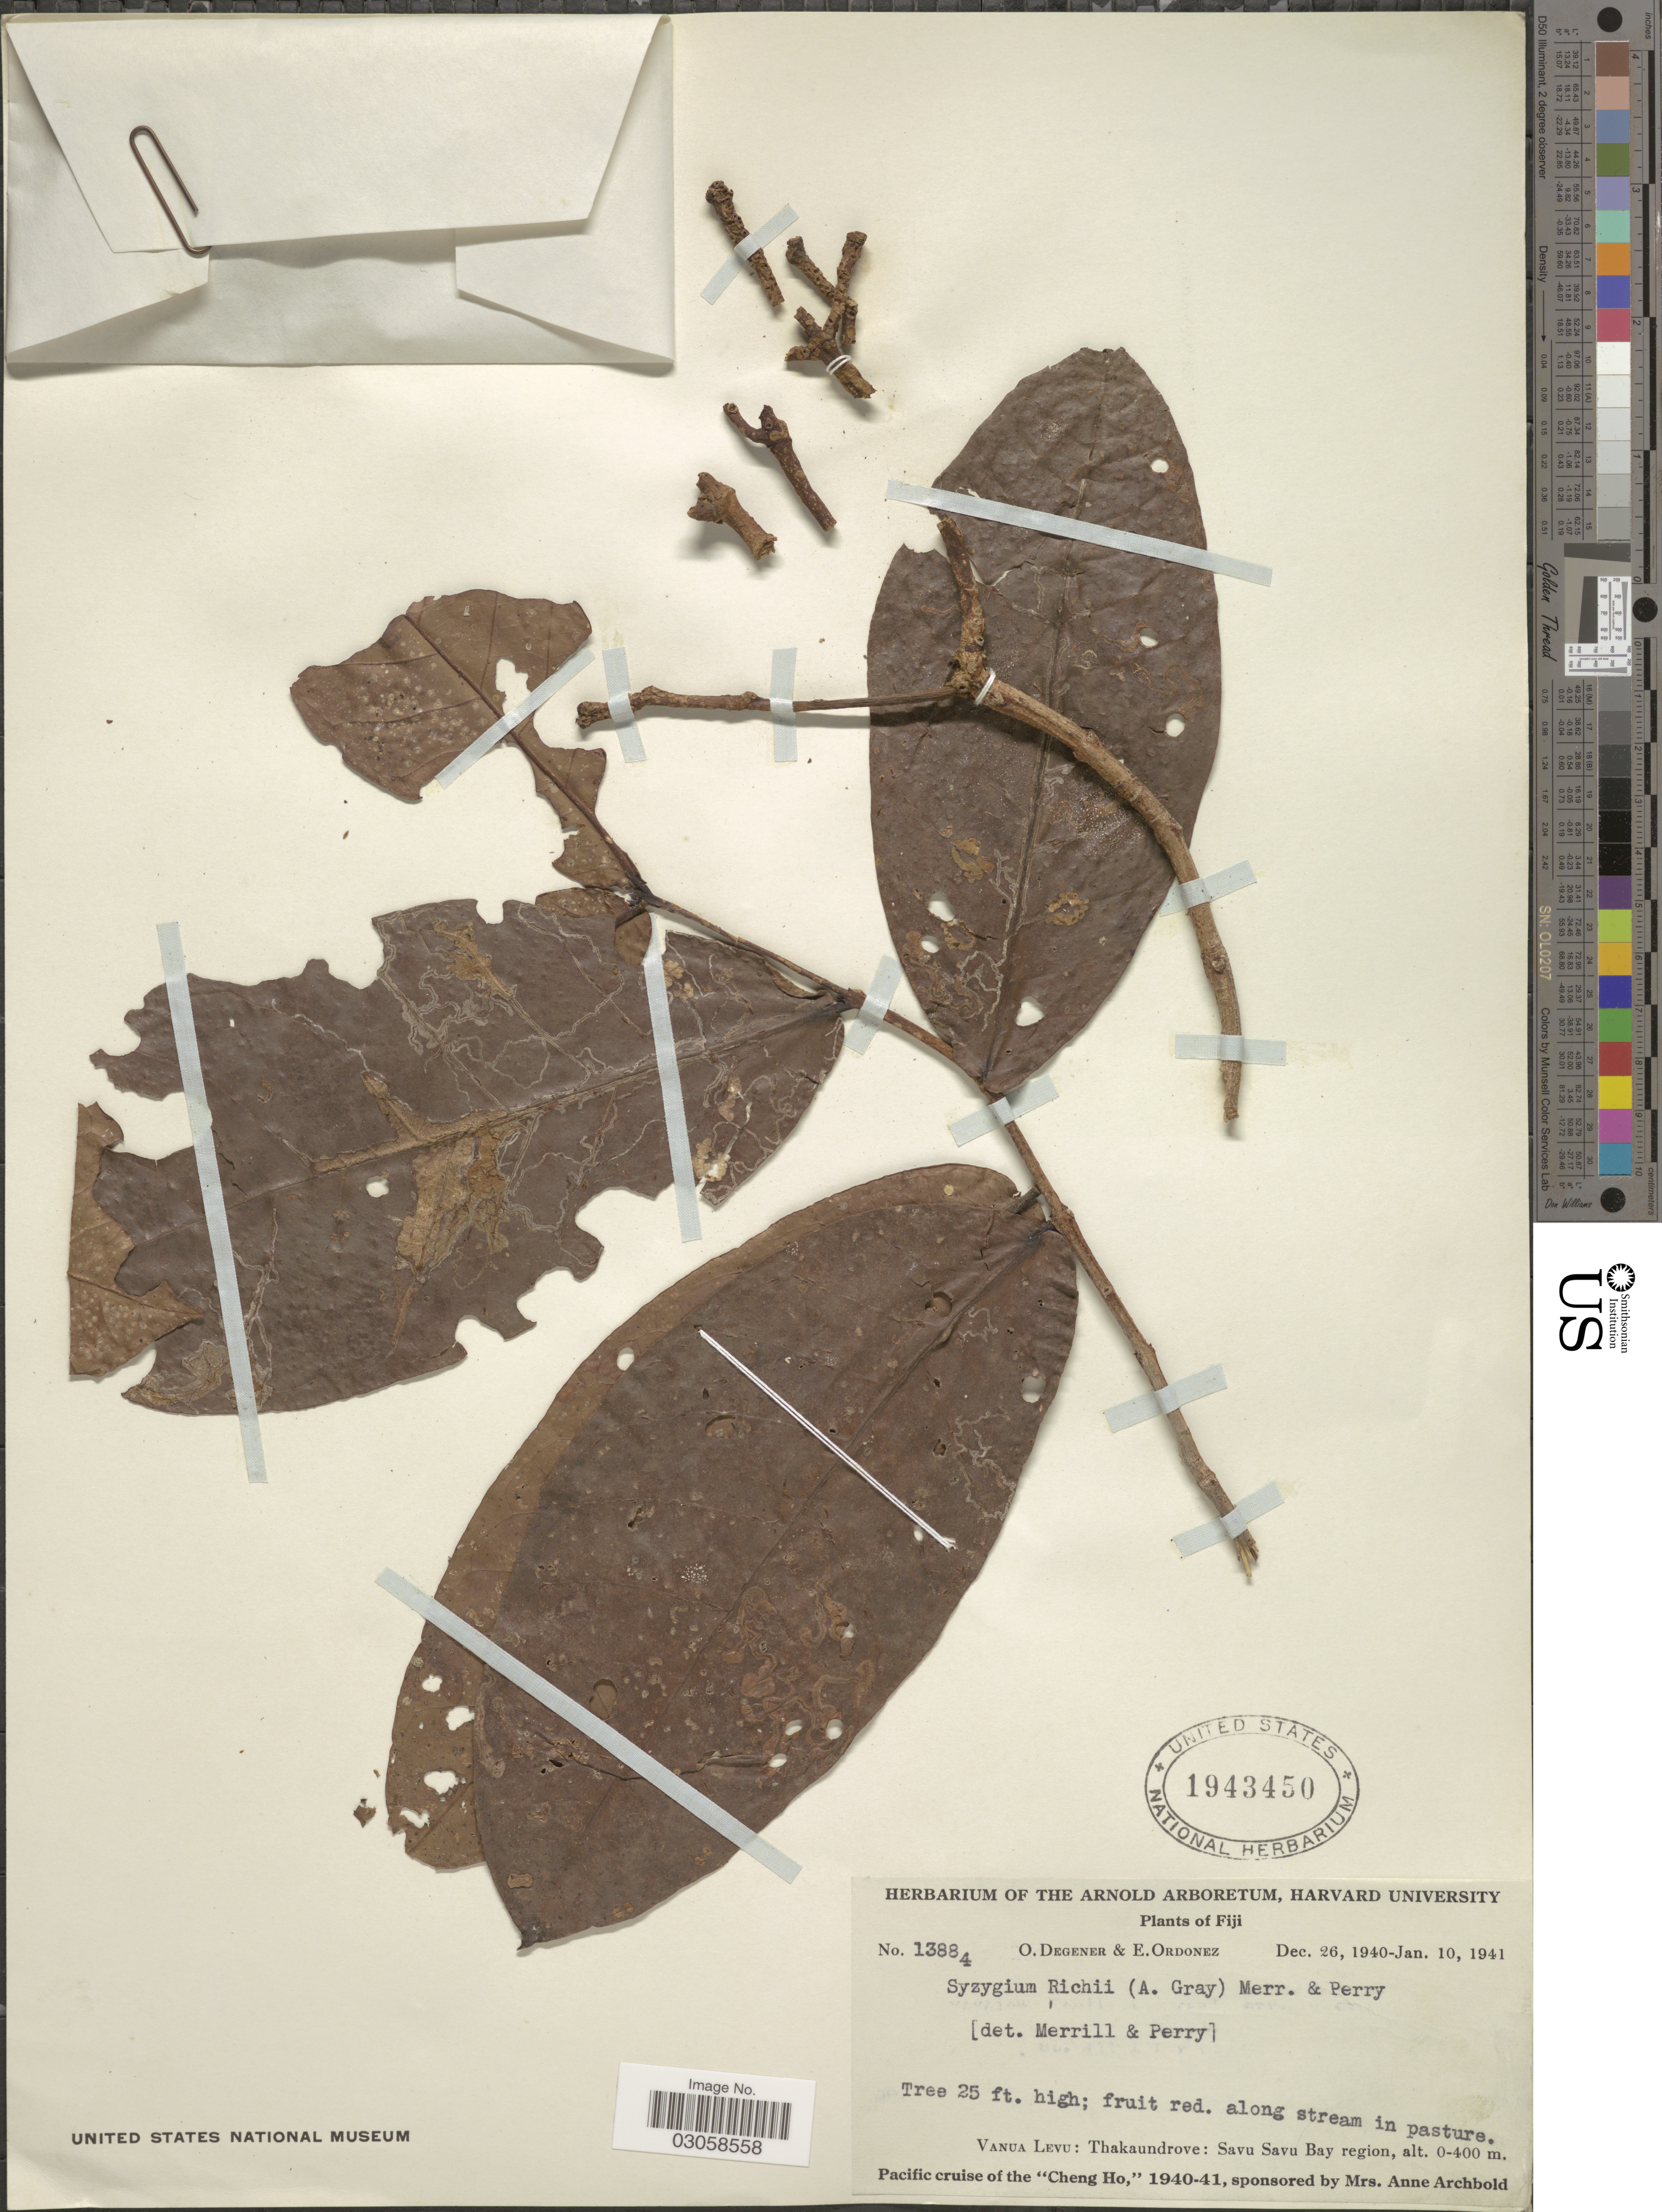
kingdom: Plantae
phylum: Tracheophyta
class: Magnoliopsida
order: Myrtales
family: Myrtaceae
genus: Syzygium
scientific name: Syzygium richii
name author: (A. Gray) Merr. & L.M. Perry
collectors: O. Degener & E. Ordonez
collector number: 13884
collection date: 1940-12-26/1941-11-10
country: Fiji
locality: Vanua Levu: Thakaundrove: Savu Savu Bay region.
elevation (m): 0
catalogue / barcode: US 1943450